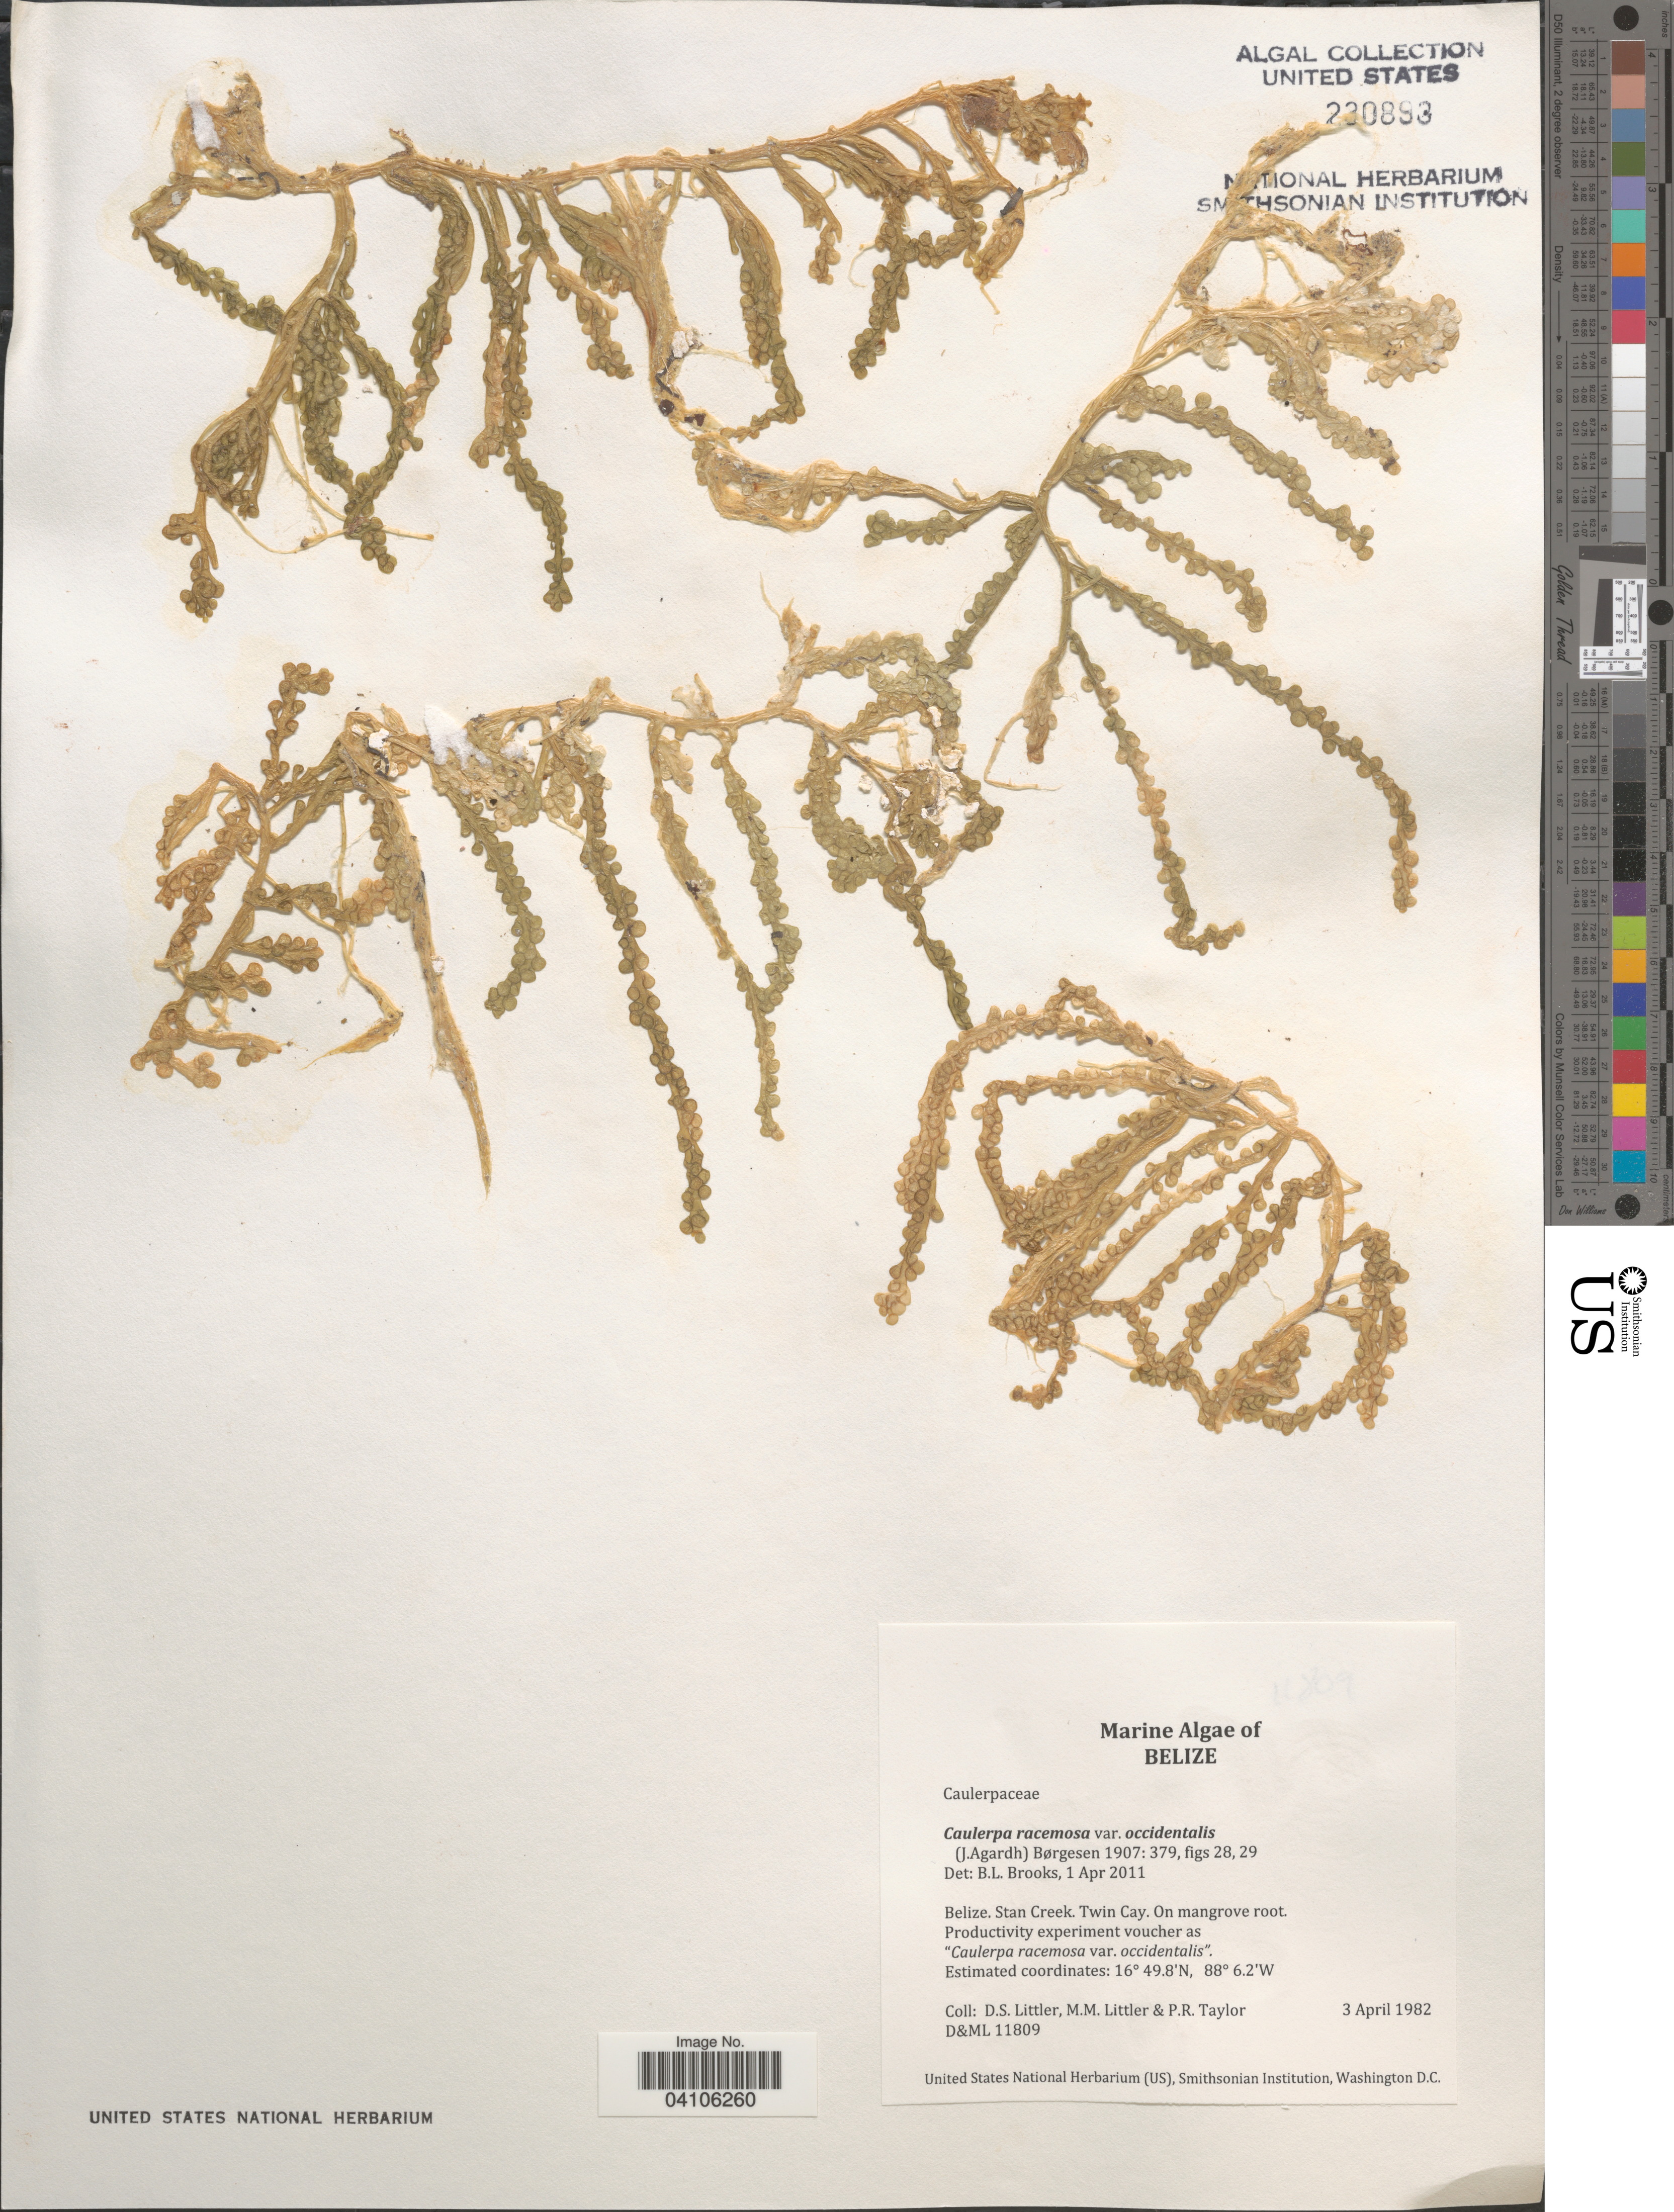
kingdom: Plantae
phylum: Chlorophyta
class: Ulvophyceae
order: Bryopsidales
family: Caulerpaceae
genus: Caulerpa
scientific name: Caulerpa racemosa var. occidentalis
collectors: D. S. Littler & P. R. Taylor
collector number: D&ML11809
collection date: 1982-04-03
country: Belize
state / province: Stann Creek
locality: Stan Creek. Twin Cay.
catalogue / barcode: US 230893